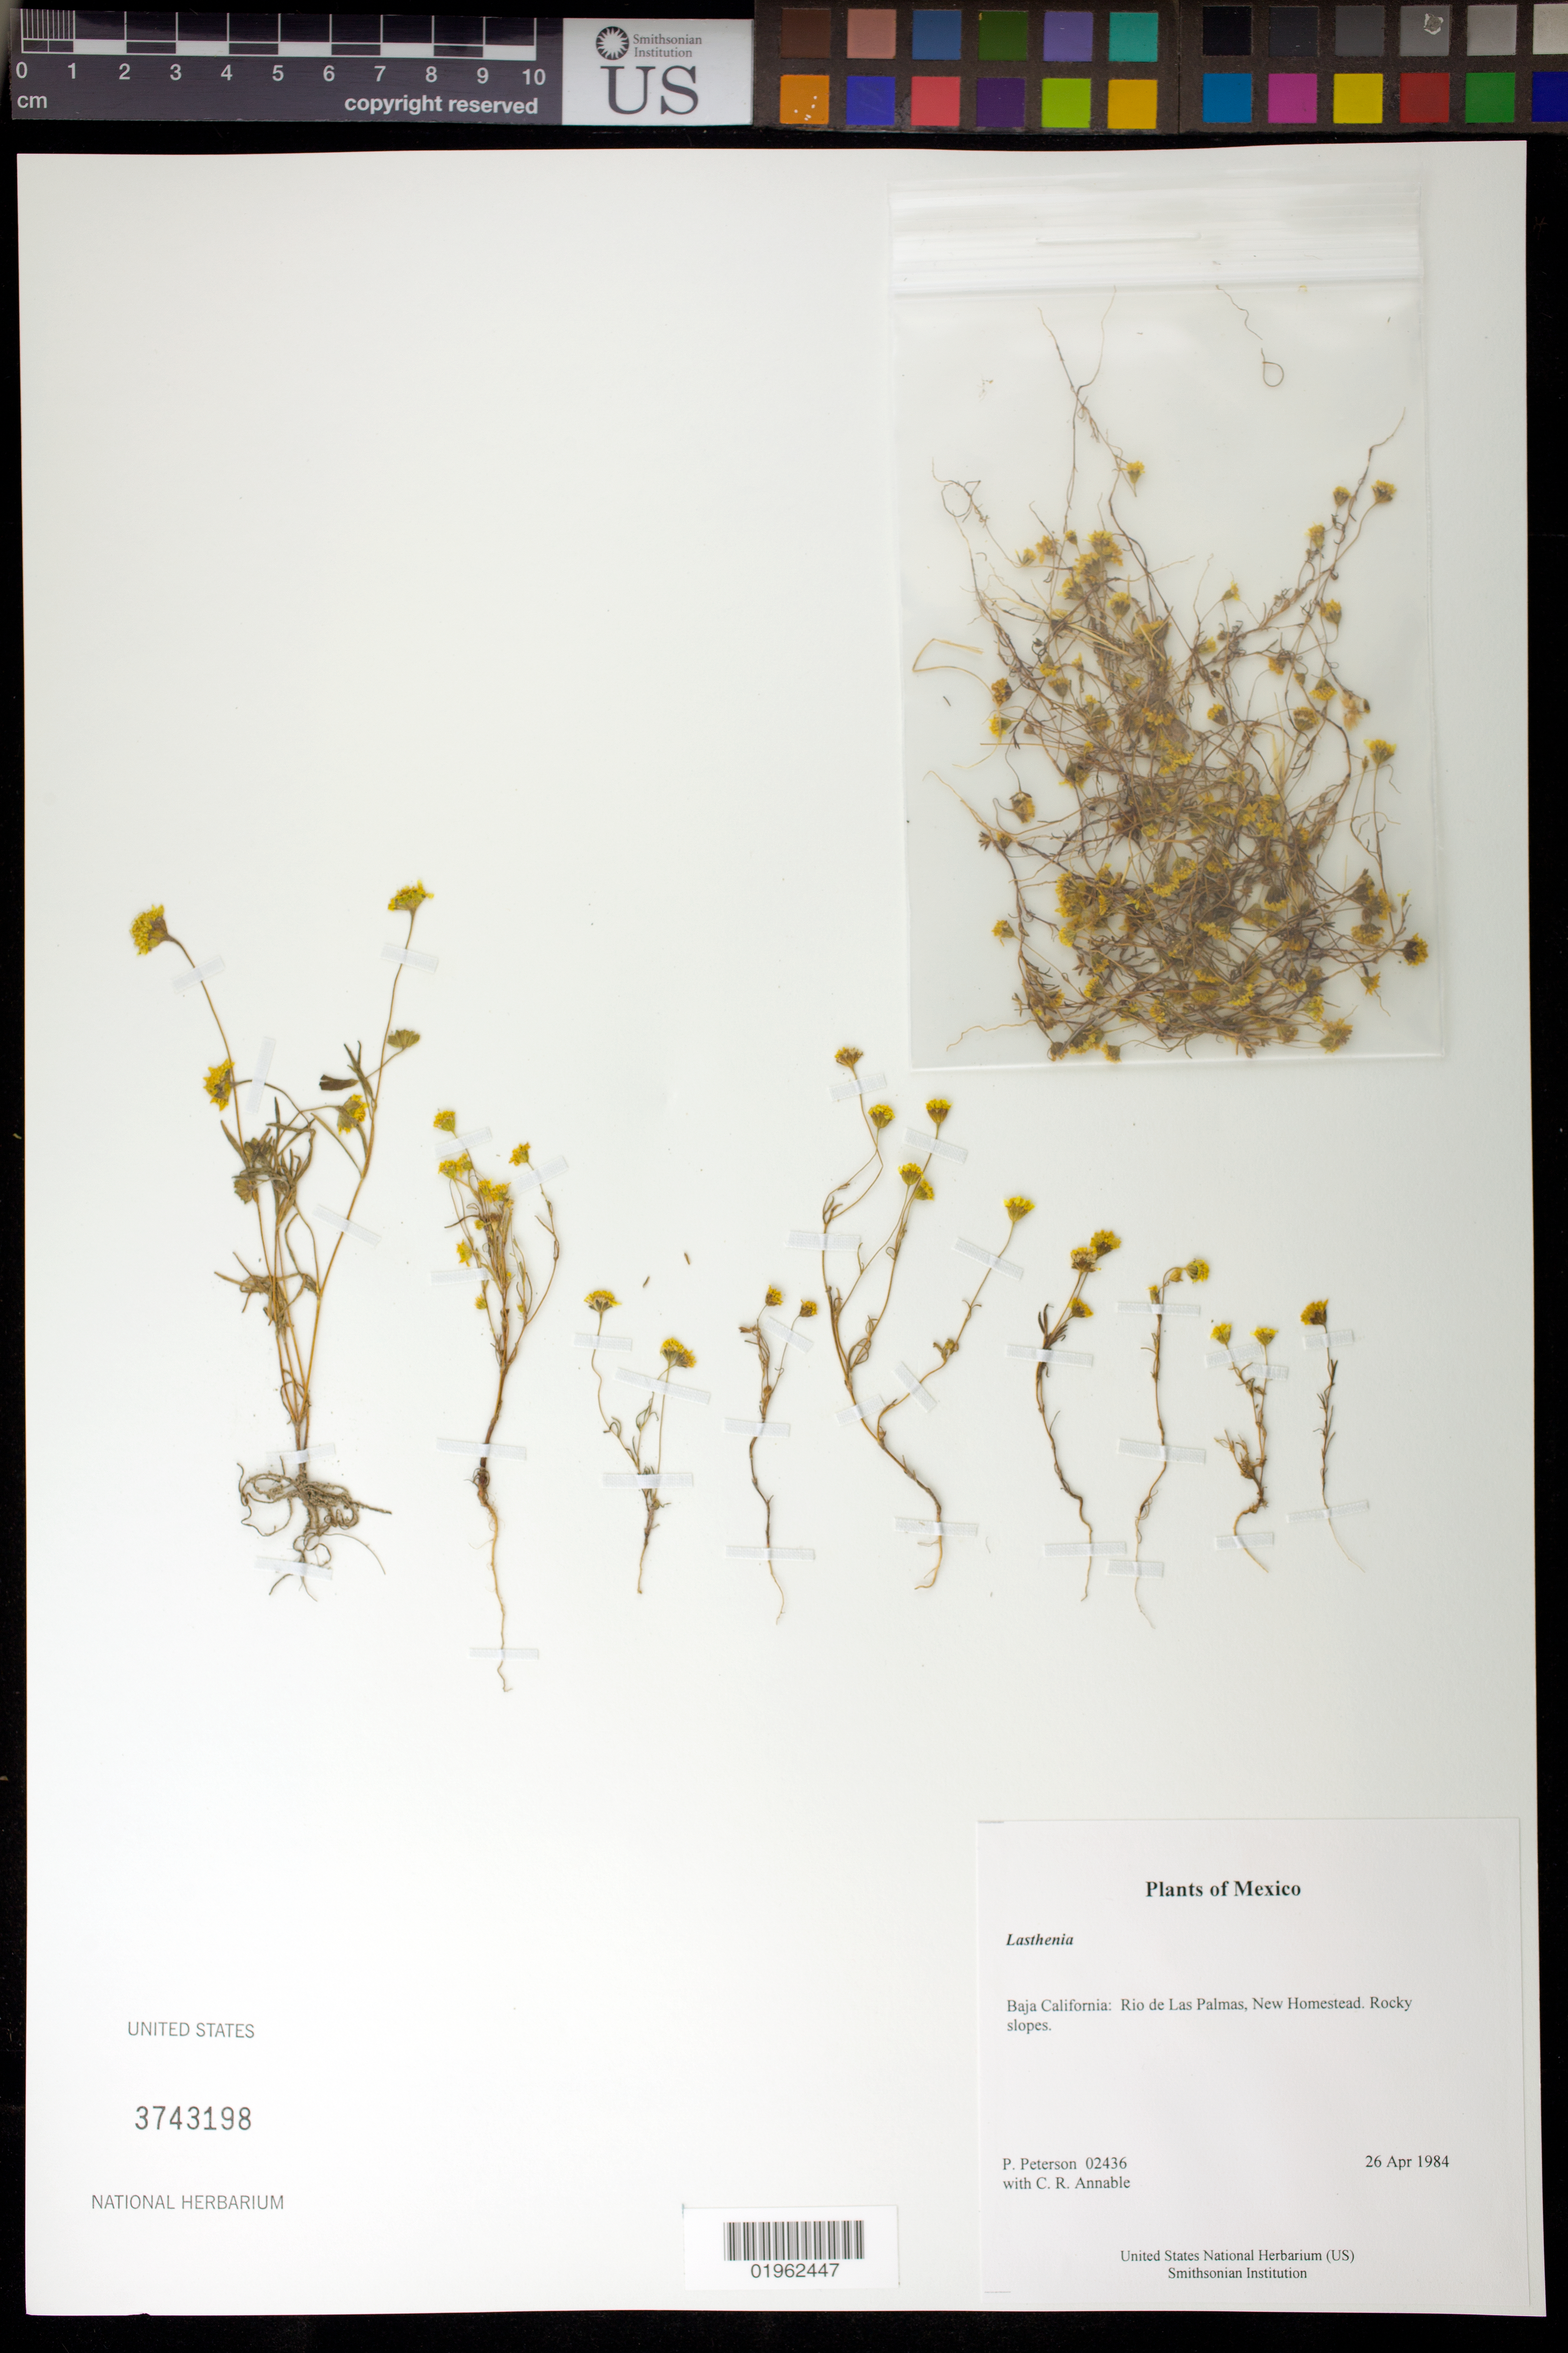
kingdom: Plantae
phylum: Tracheophyta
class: Magnoliopsida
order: Asterales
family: Asteraceae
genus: Lasthenia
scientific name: Lasthenia sp.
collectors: P. M. Peterson & C. R. Annable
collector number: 02436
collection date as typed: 26 Apr 1984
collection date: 1984-04-26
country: Mexico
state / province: Baja California Norte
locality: Rio de Las Palmas, New Homestead.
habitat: Rocky slopes.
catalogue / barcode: US 3743198